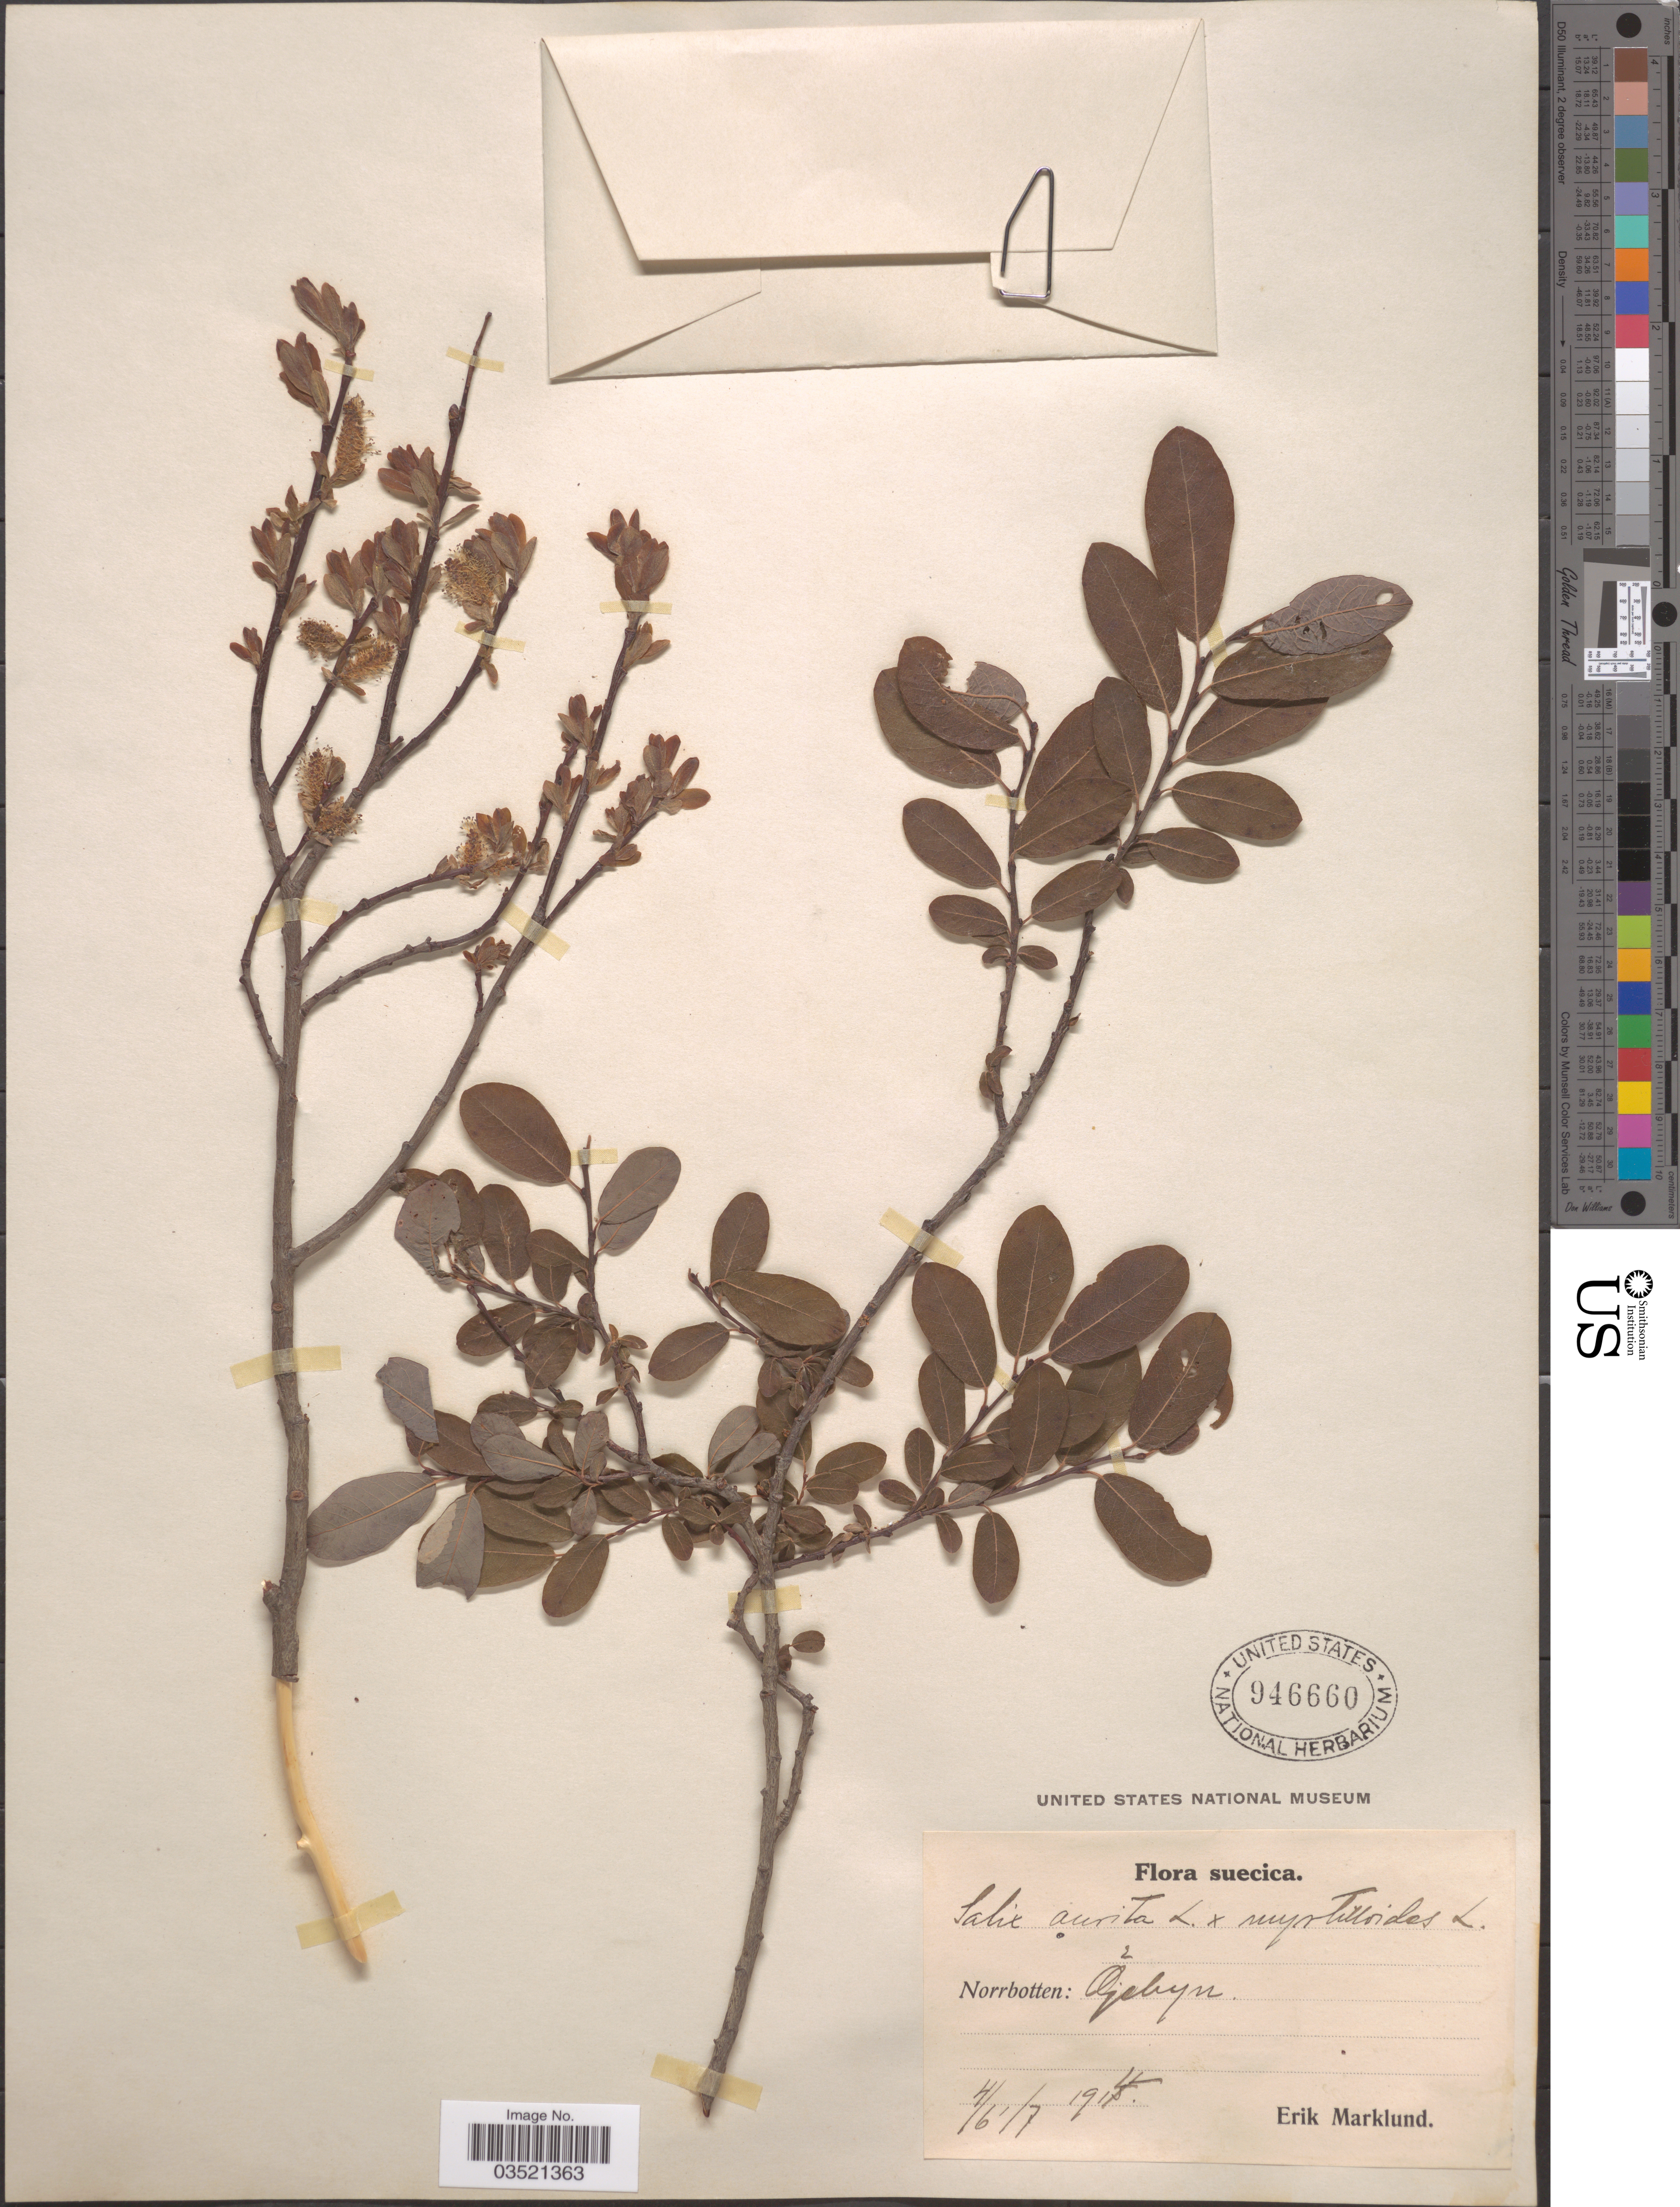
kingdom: Plantae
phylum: Tracheophyta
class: Magnoliopsida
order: Malpighiales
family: Salicaceae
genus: Salix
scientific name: Salix aurita x S. herbacea f. acutifolia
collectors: E. Marklund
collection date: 1914-06-04/1914-07-01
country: Sweden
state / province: Norrbotten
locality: Suecica. Norrbotten: Ojebyn.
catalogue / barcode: US 946660